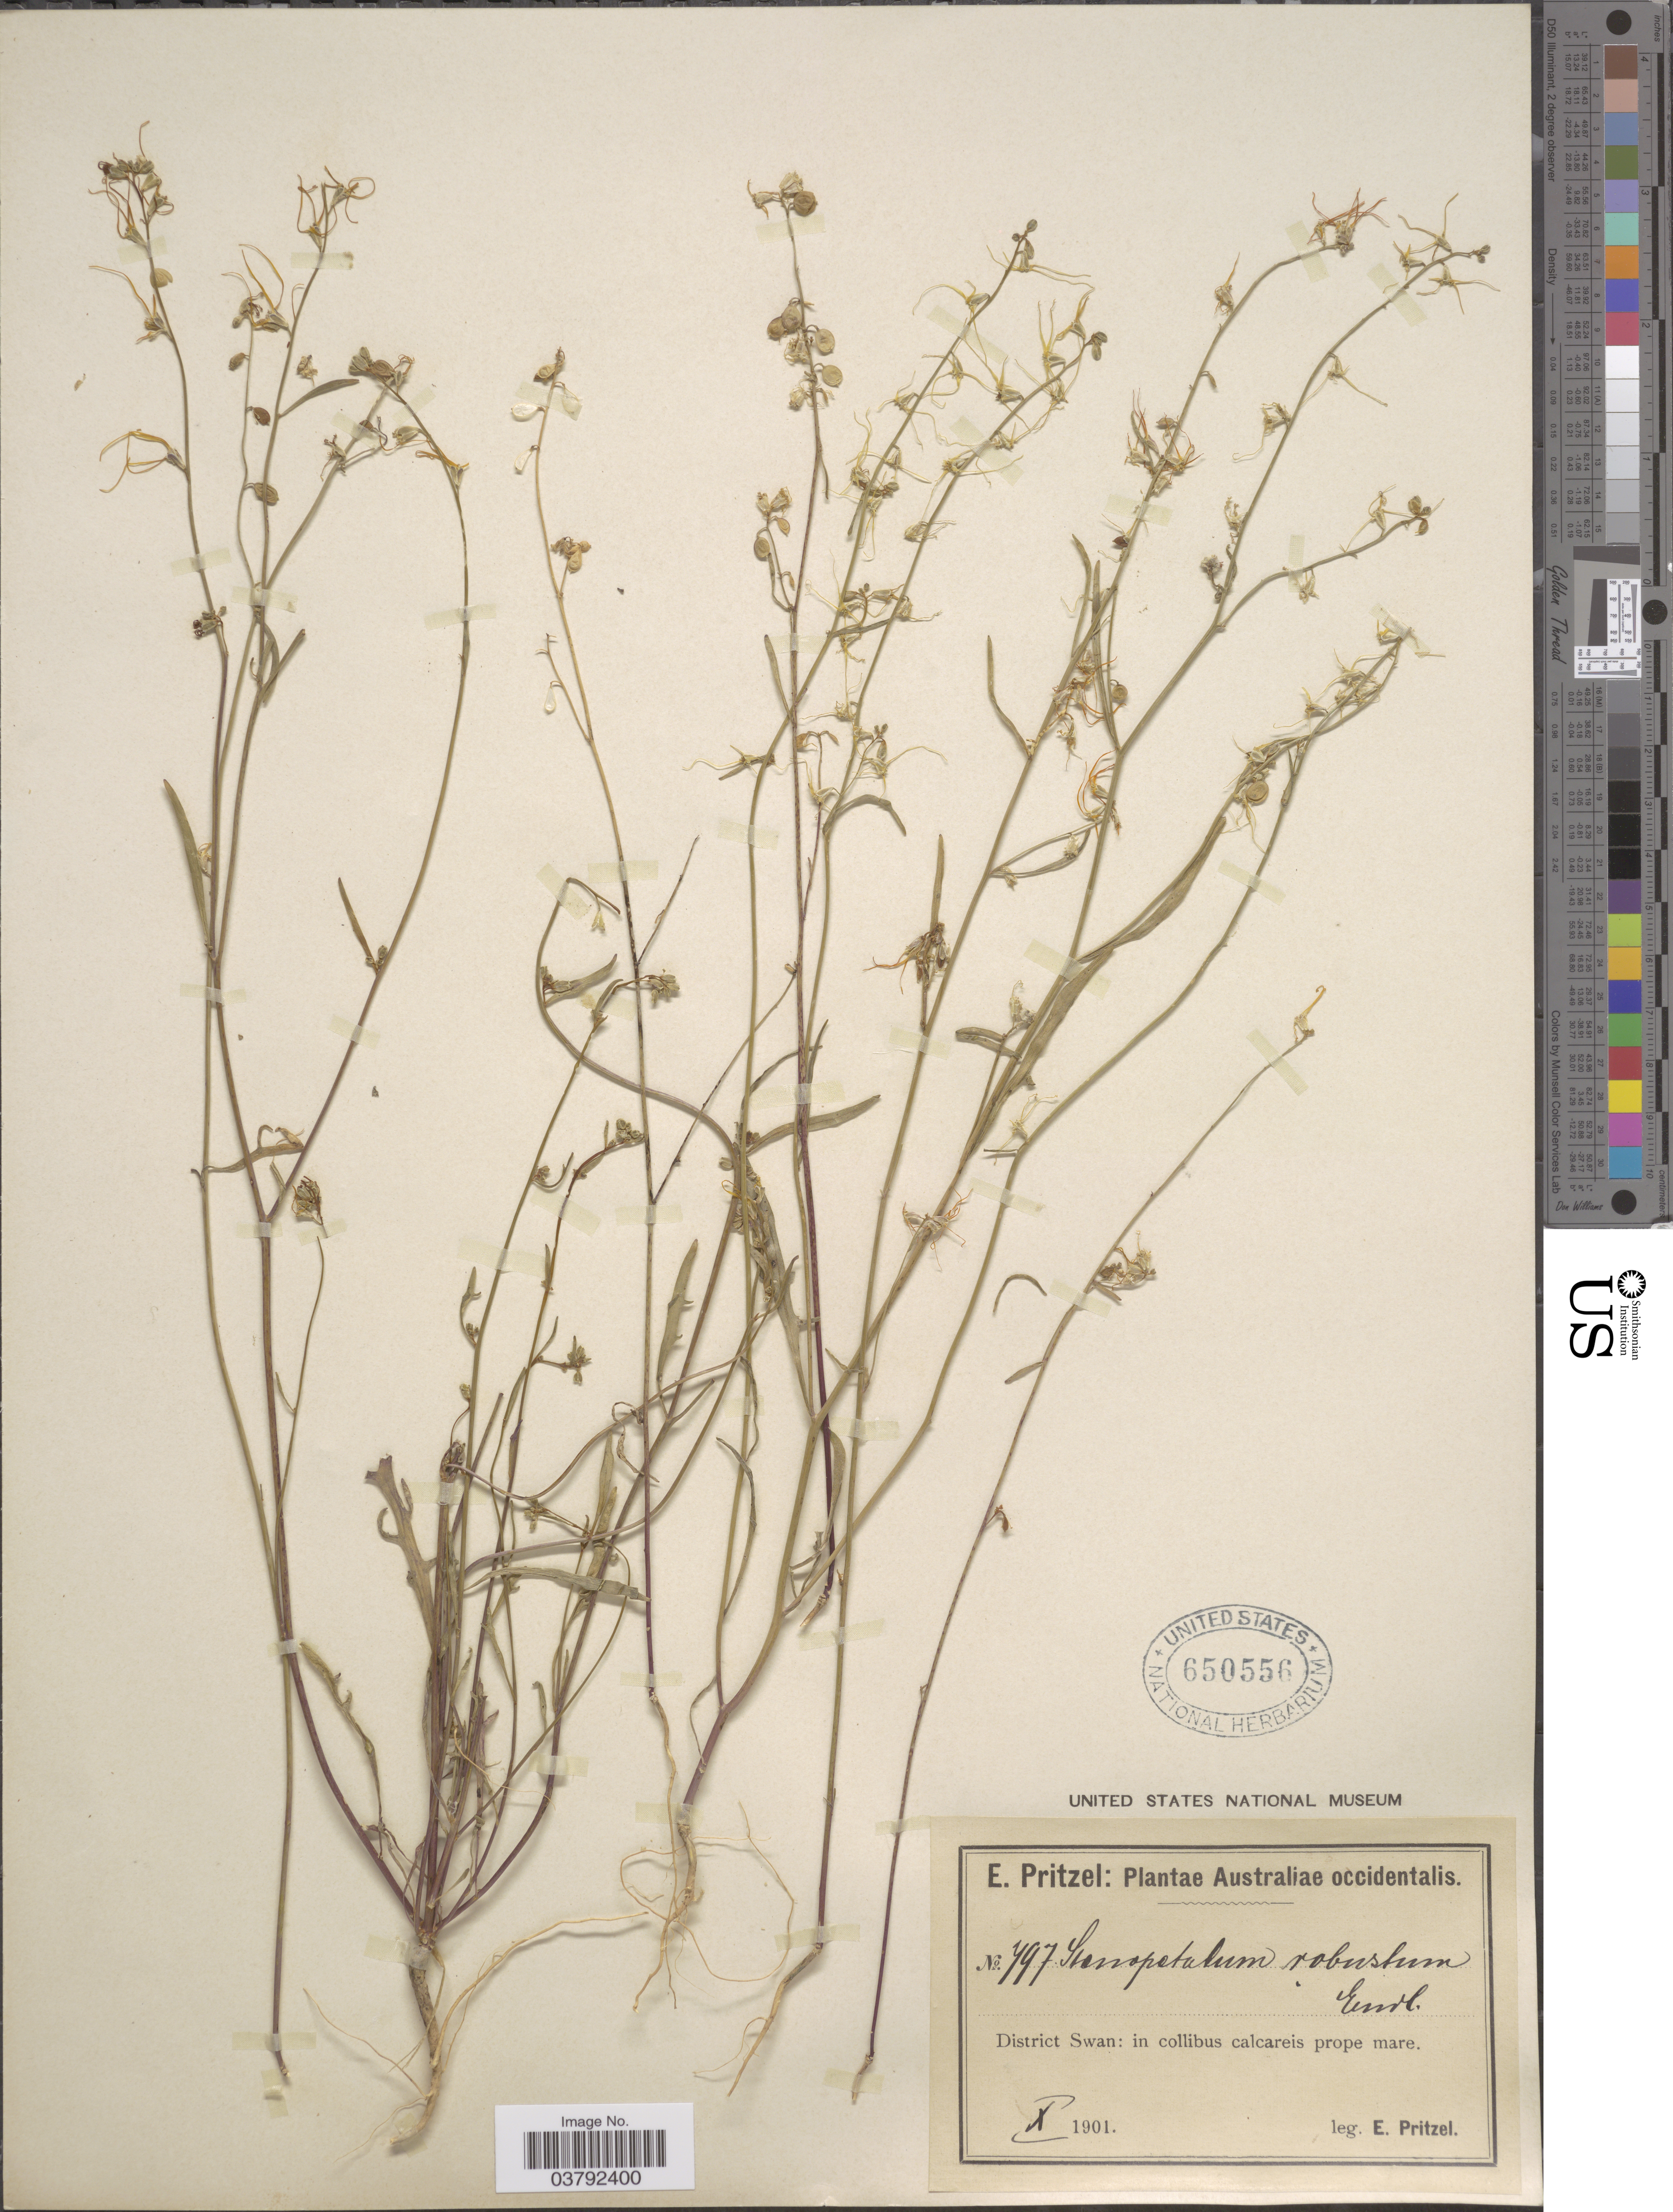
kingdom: Plantae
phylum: Tracheophyta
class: Magnoliopsida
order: Brassicales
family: Brassicaceae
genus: Stenopetalum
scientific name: Stenopetalum robustum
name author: Endl.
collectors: E. G. Pritzel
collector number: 497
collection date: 1901-10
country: Australia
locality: Australiae occidentalis. District Swan: in collibus calcareis prope mare.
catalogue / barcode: US 650556